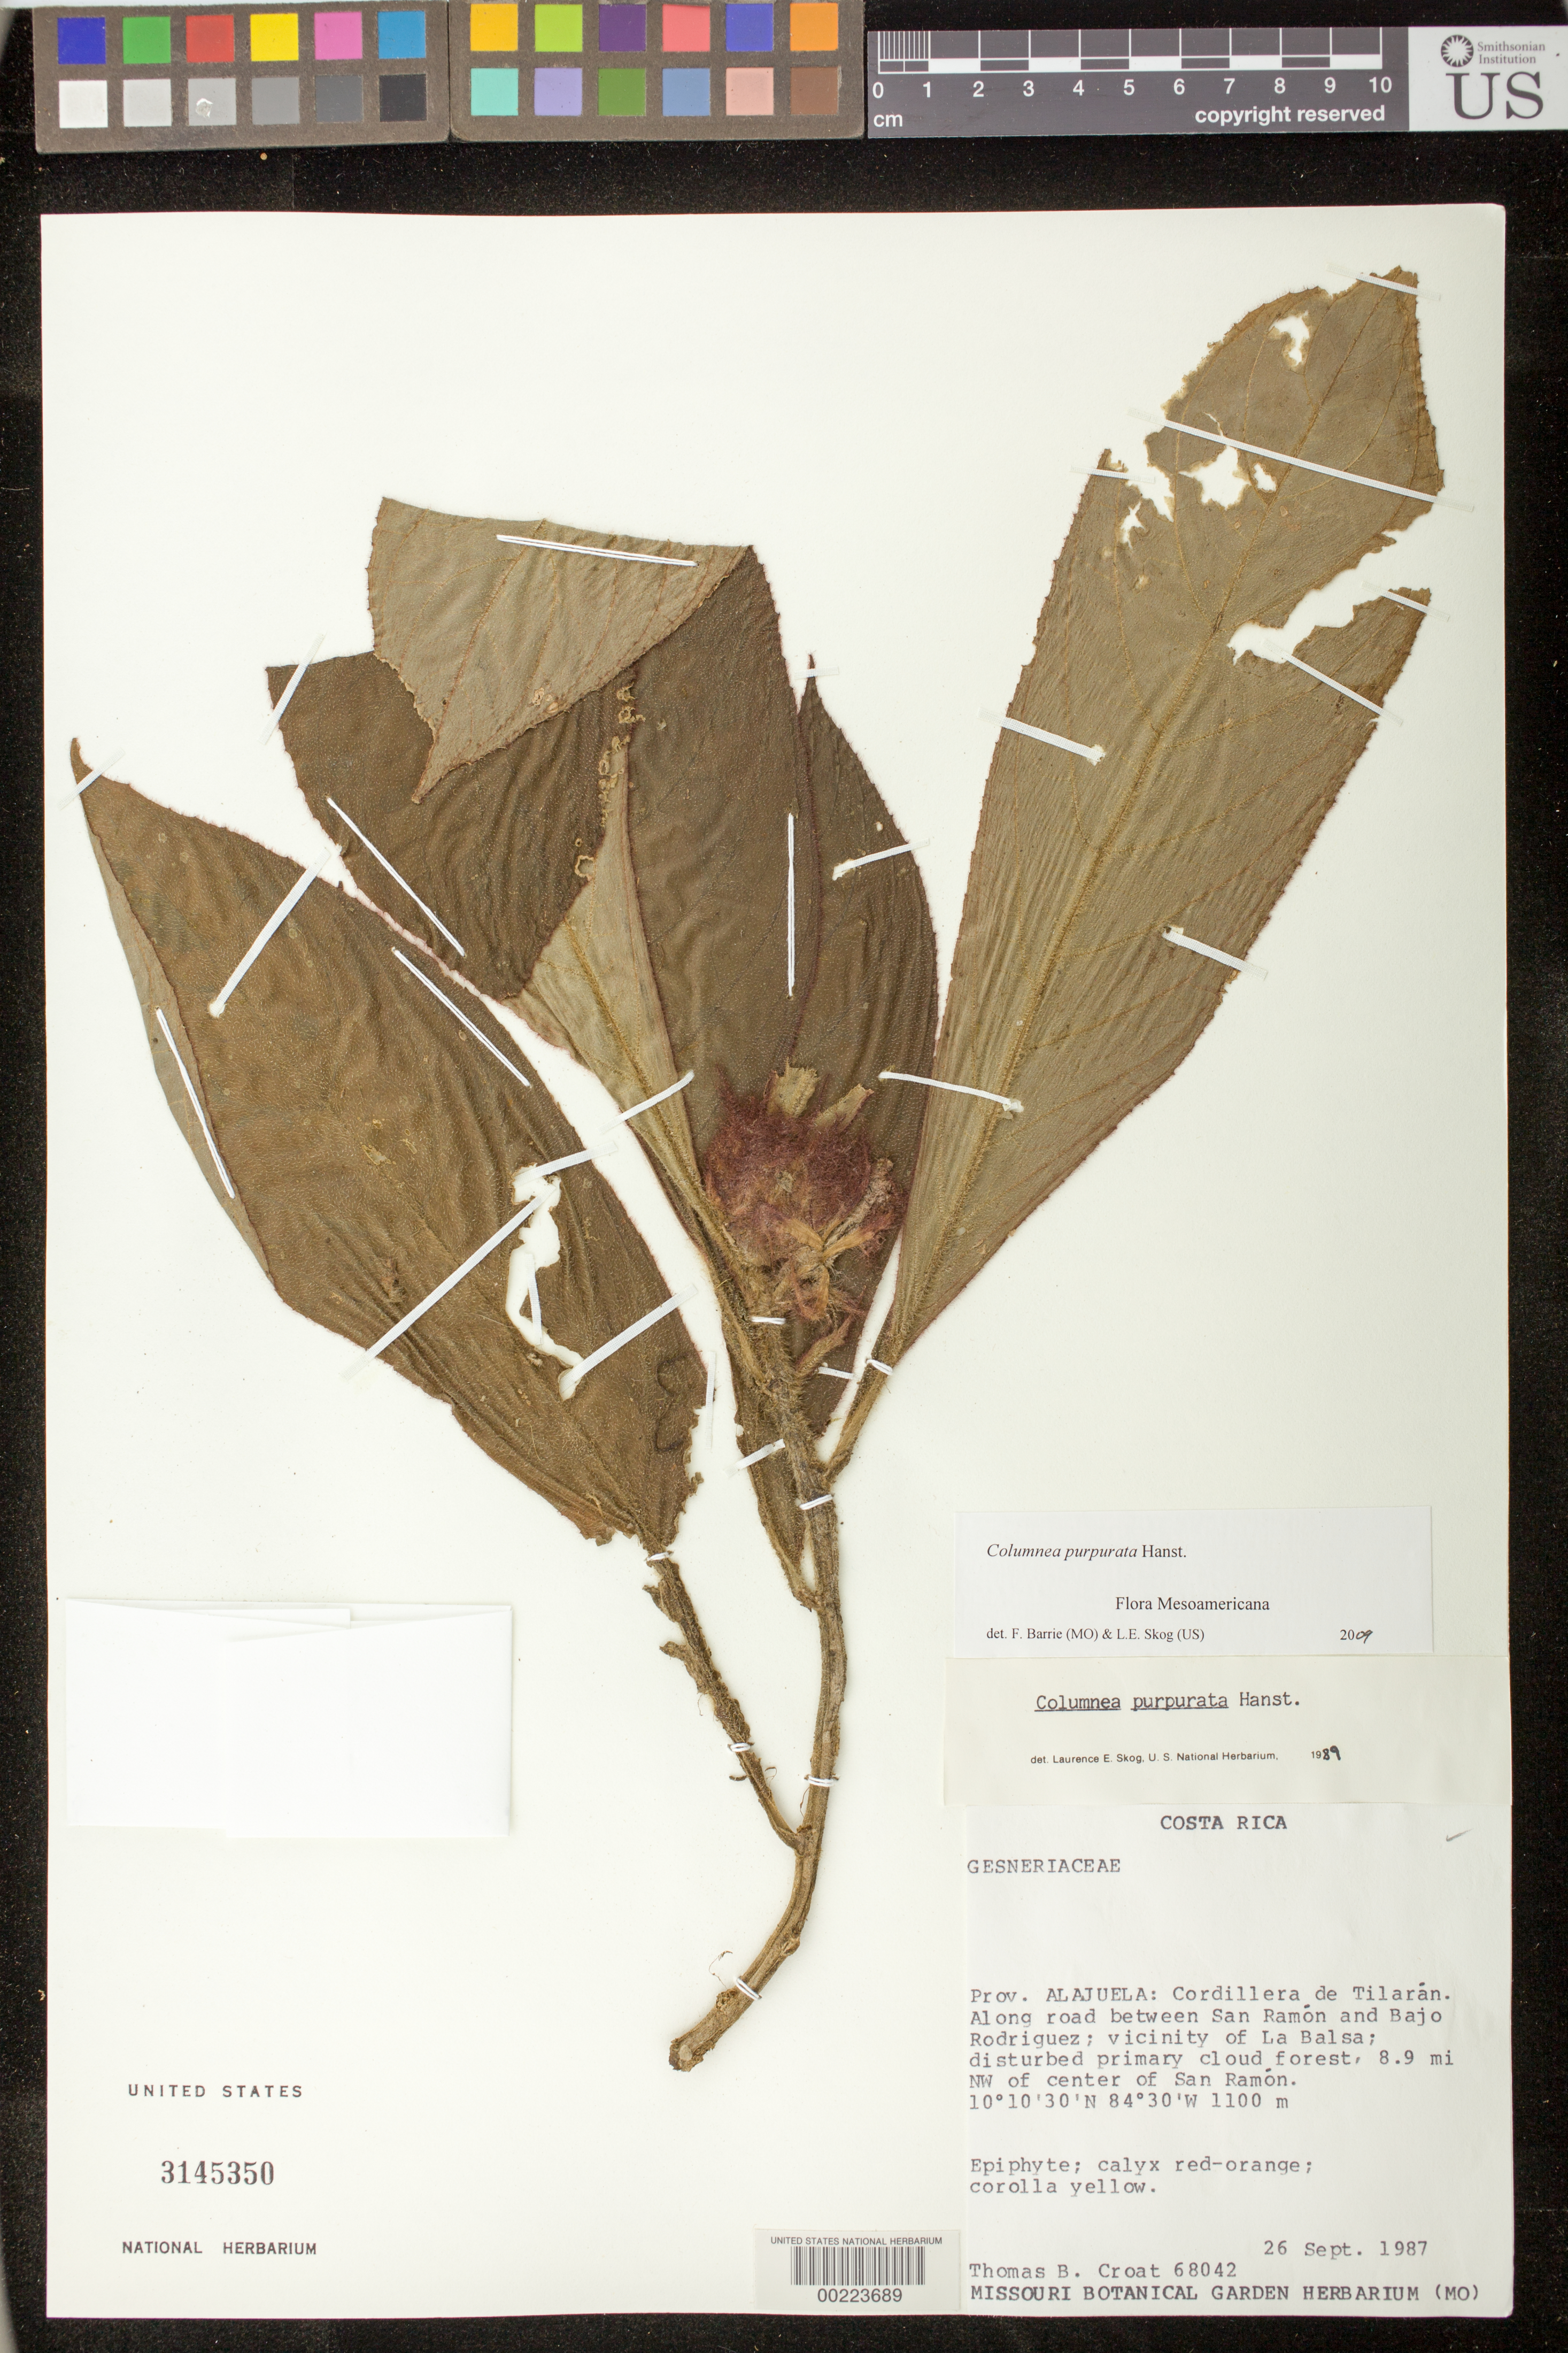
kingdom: Plantae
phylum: Tracheophyta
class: Magnoliopsida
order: Lamiales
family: Gesneriaceae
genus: Columnea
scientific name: Columnea purpurata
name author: Hanst.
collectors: T. B. Croat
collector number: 68042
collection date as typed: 26 Sep 1987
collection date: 1987-09-26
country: Costa Rica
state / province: Alajuela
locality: Cordillera de Tilaran, along road between San Ramon and Bajo Rodriguez, vicinity of Labalsa, 8.9 mi NW of center of San Ramon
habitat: Disturbed primary cloud forest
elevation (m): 1100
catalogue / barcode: US 3145350